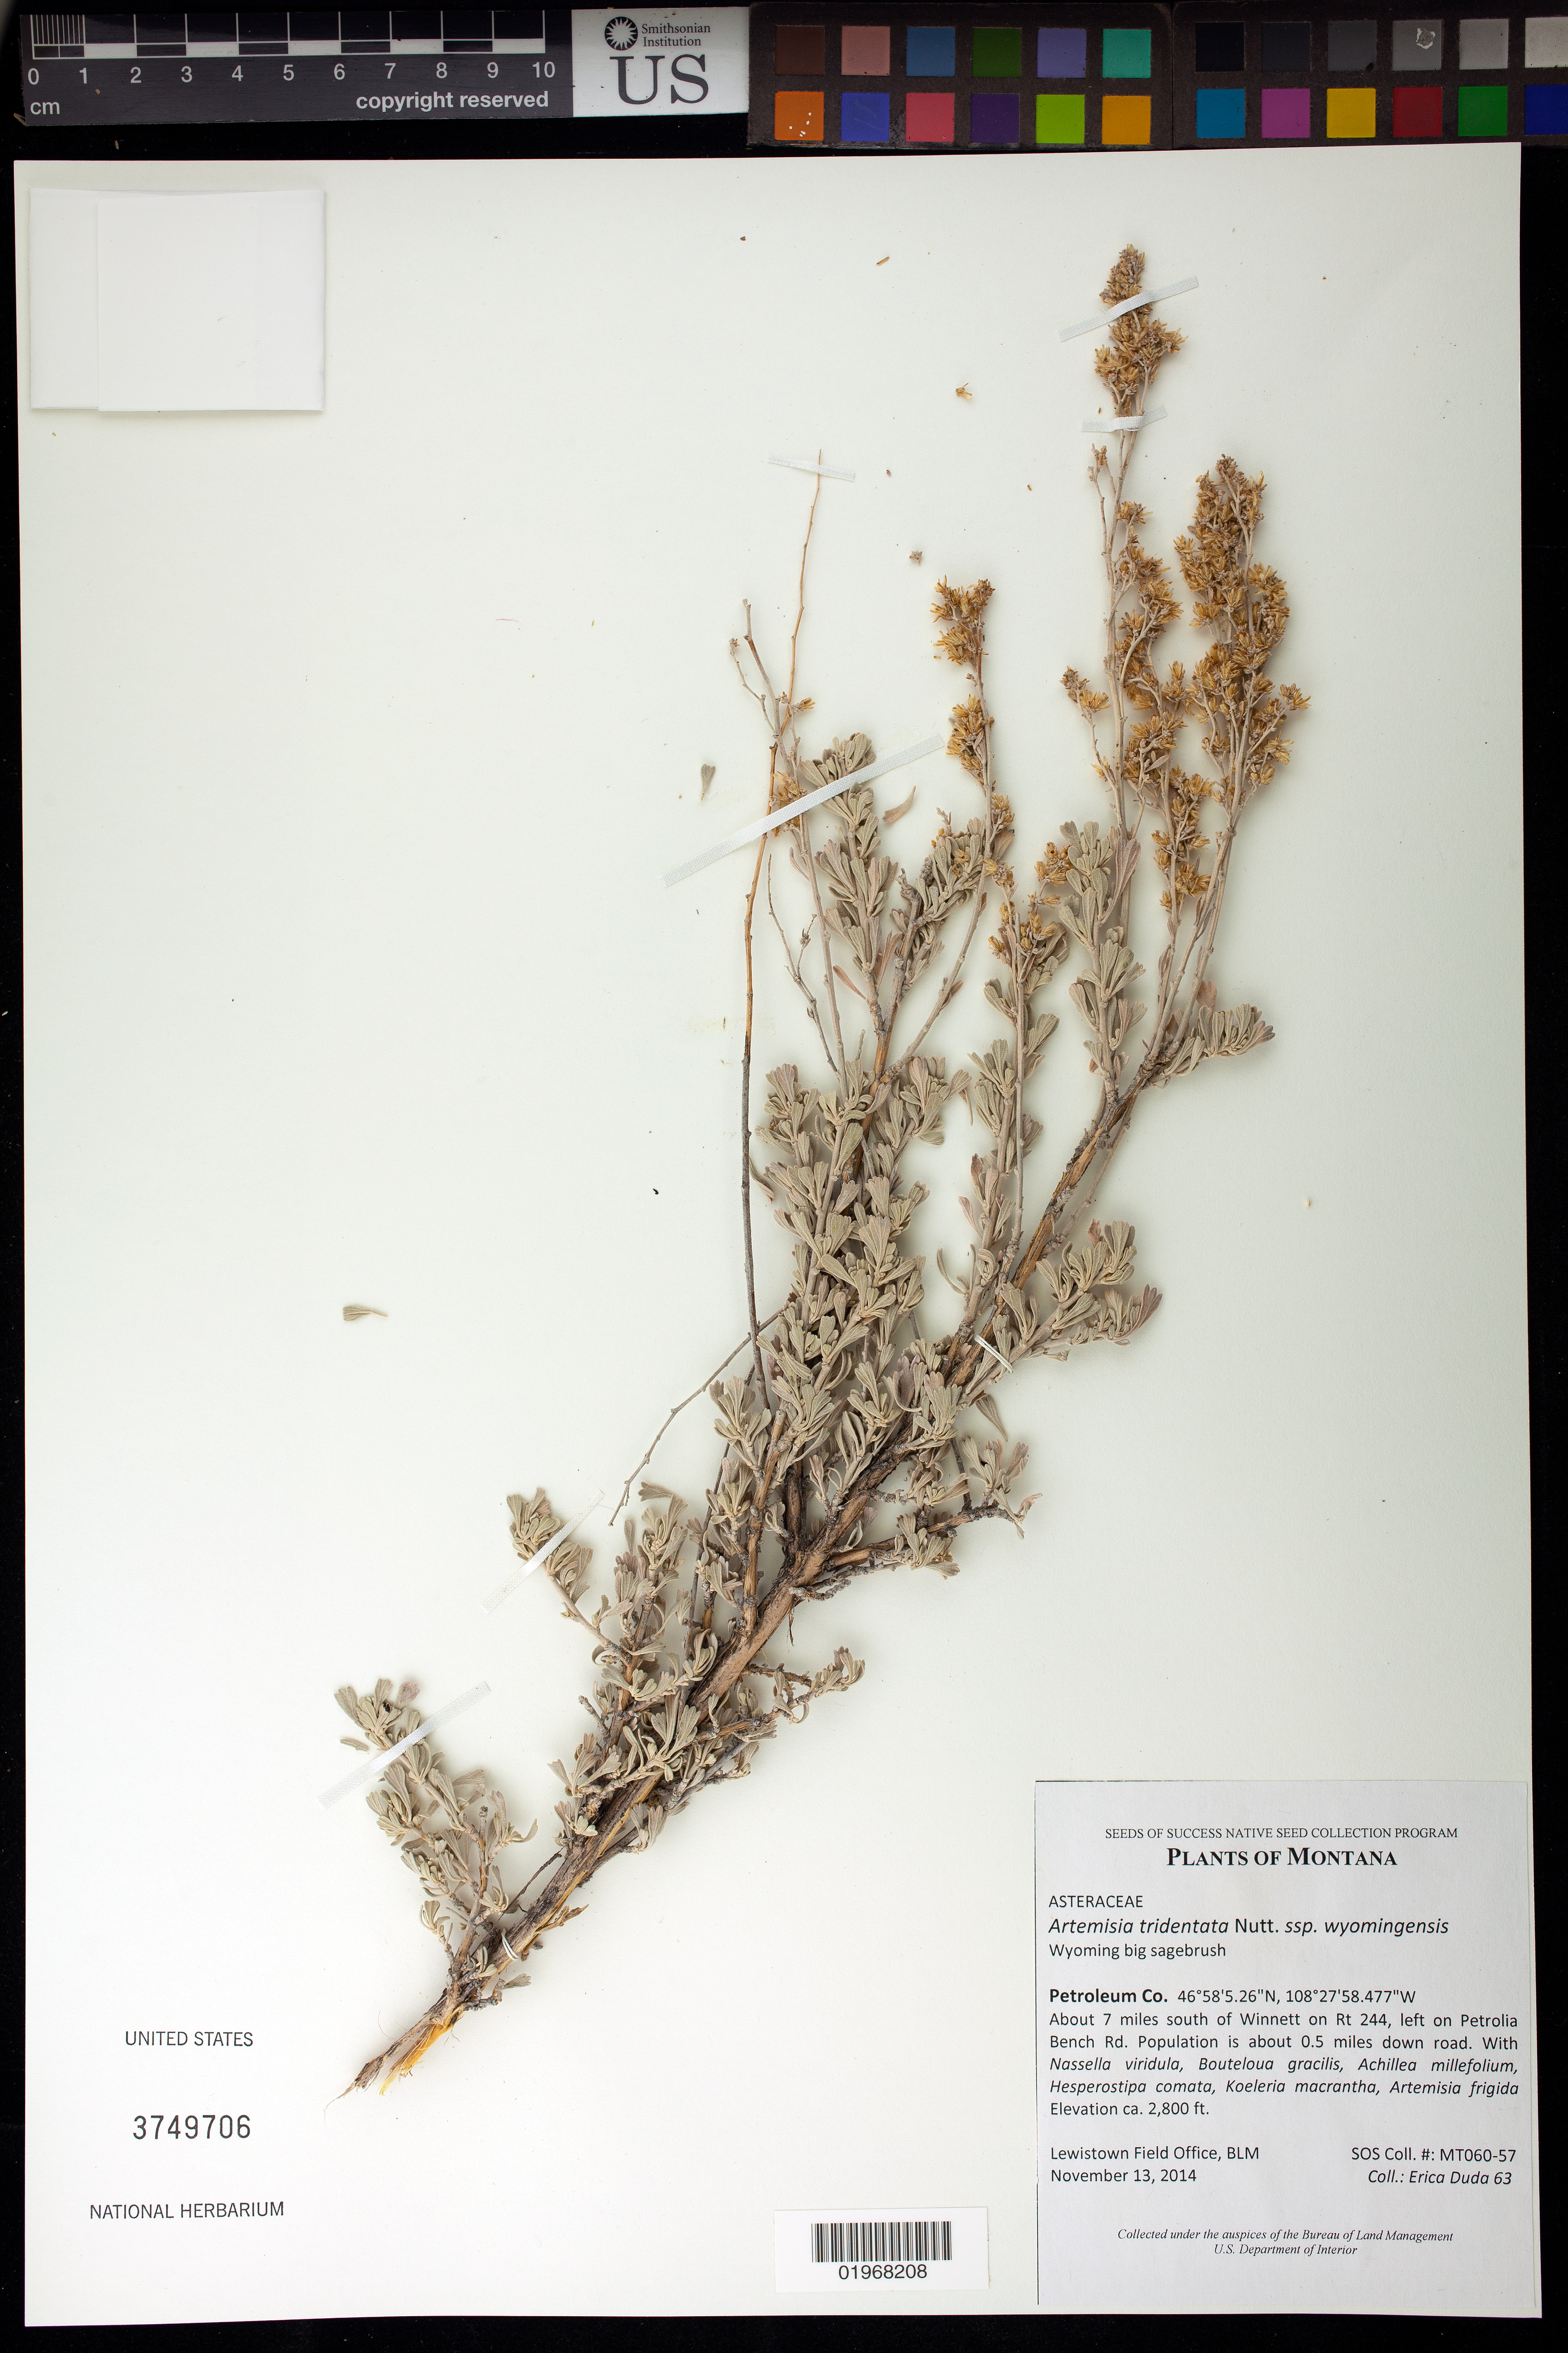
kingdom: Plantae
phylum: Tracheophyta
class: Magnoliopsida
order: Asterales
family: Asteraceae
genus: Artemisia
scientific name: Artemisia tridentata subsp. wyomingensis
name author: (Beetle & A.L. Young) S.L. Welsh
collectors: E. Duda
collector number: MT060-57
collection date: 2014-11-13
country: United States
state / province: Montana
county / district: Petroleum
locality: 7 mi. S of Winnett on Rt 244, left on Bench Rd.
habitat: With Nassella viridula, Bouteloua grasilis, Achillea millefolium, ect.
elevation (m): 853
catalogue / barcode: US 3749706